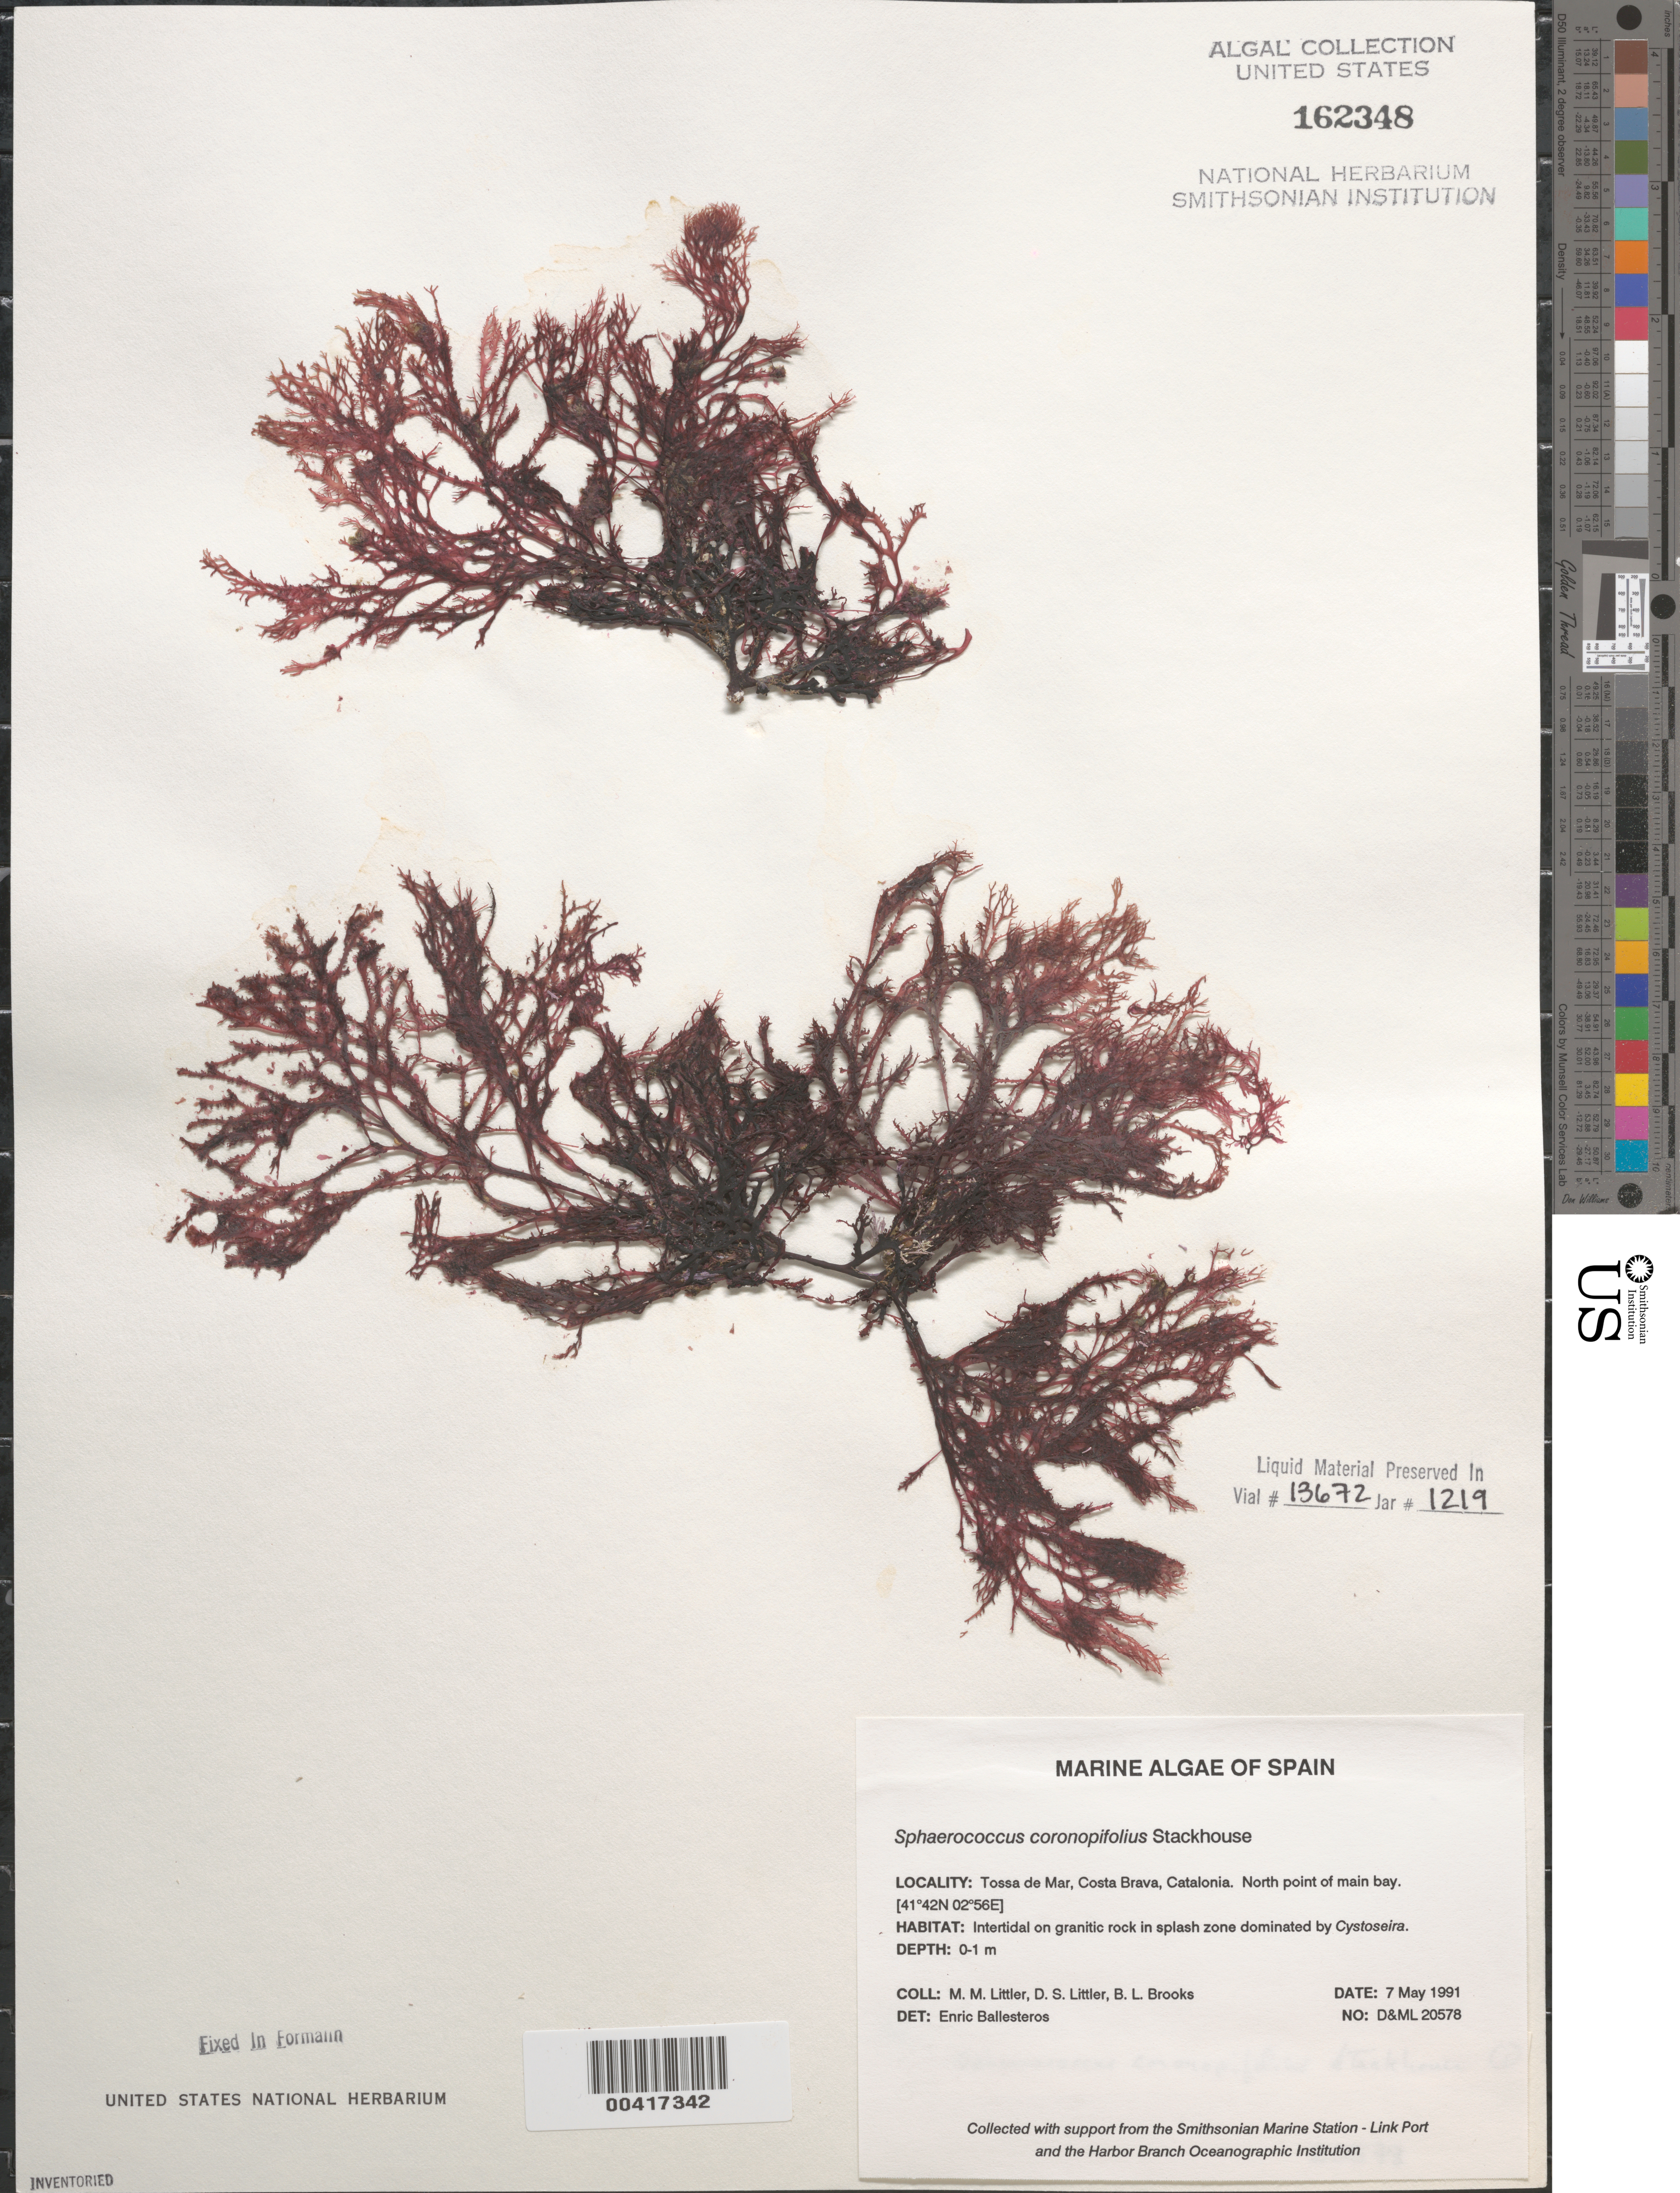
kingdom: Plantae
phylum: Rhodophyta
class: Florideophyceae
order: Gigartinales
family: Sphaerococcaceae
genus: Sphaerococcus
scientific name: Sphaerococcus coronopifolius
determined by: Ballesteros, E.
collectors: M. M. Littler, D. S. Littler & B. Brooks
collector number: D&ML 20578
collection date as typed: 07 May 1991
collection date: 1991-05-07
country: Spain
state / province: Catalunya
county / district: Girona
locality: Tossa de mar, costa brava, catalonia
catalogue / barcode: US 162348